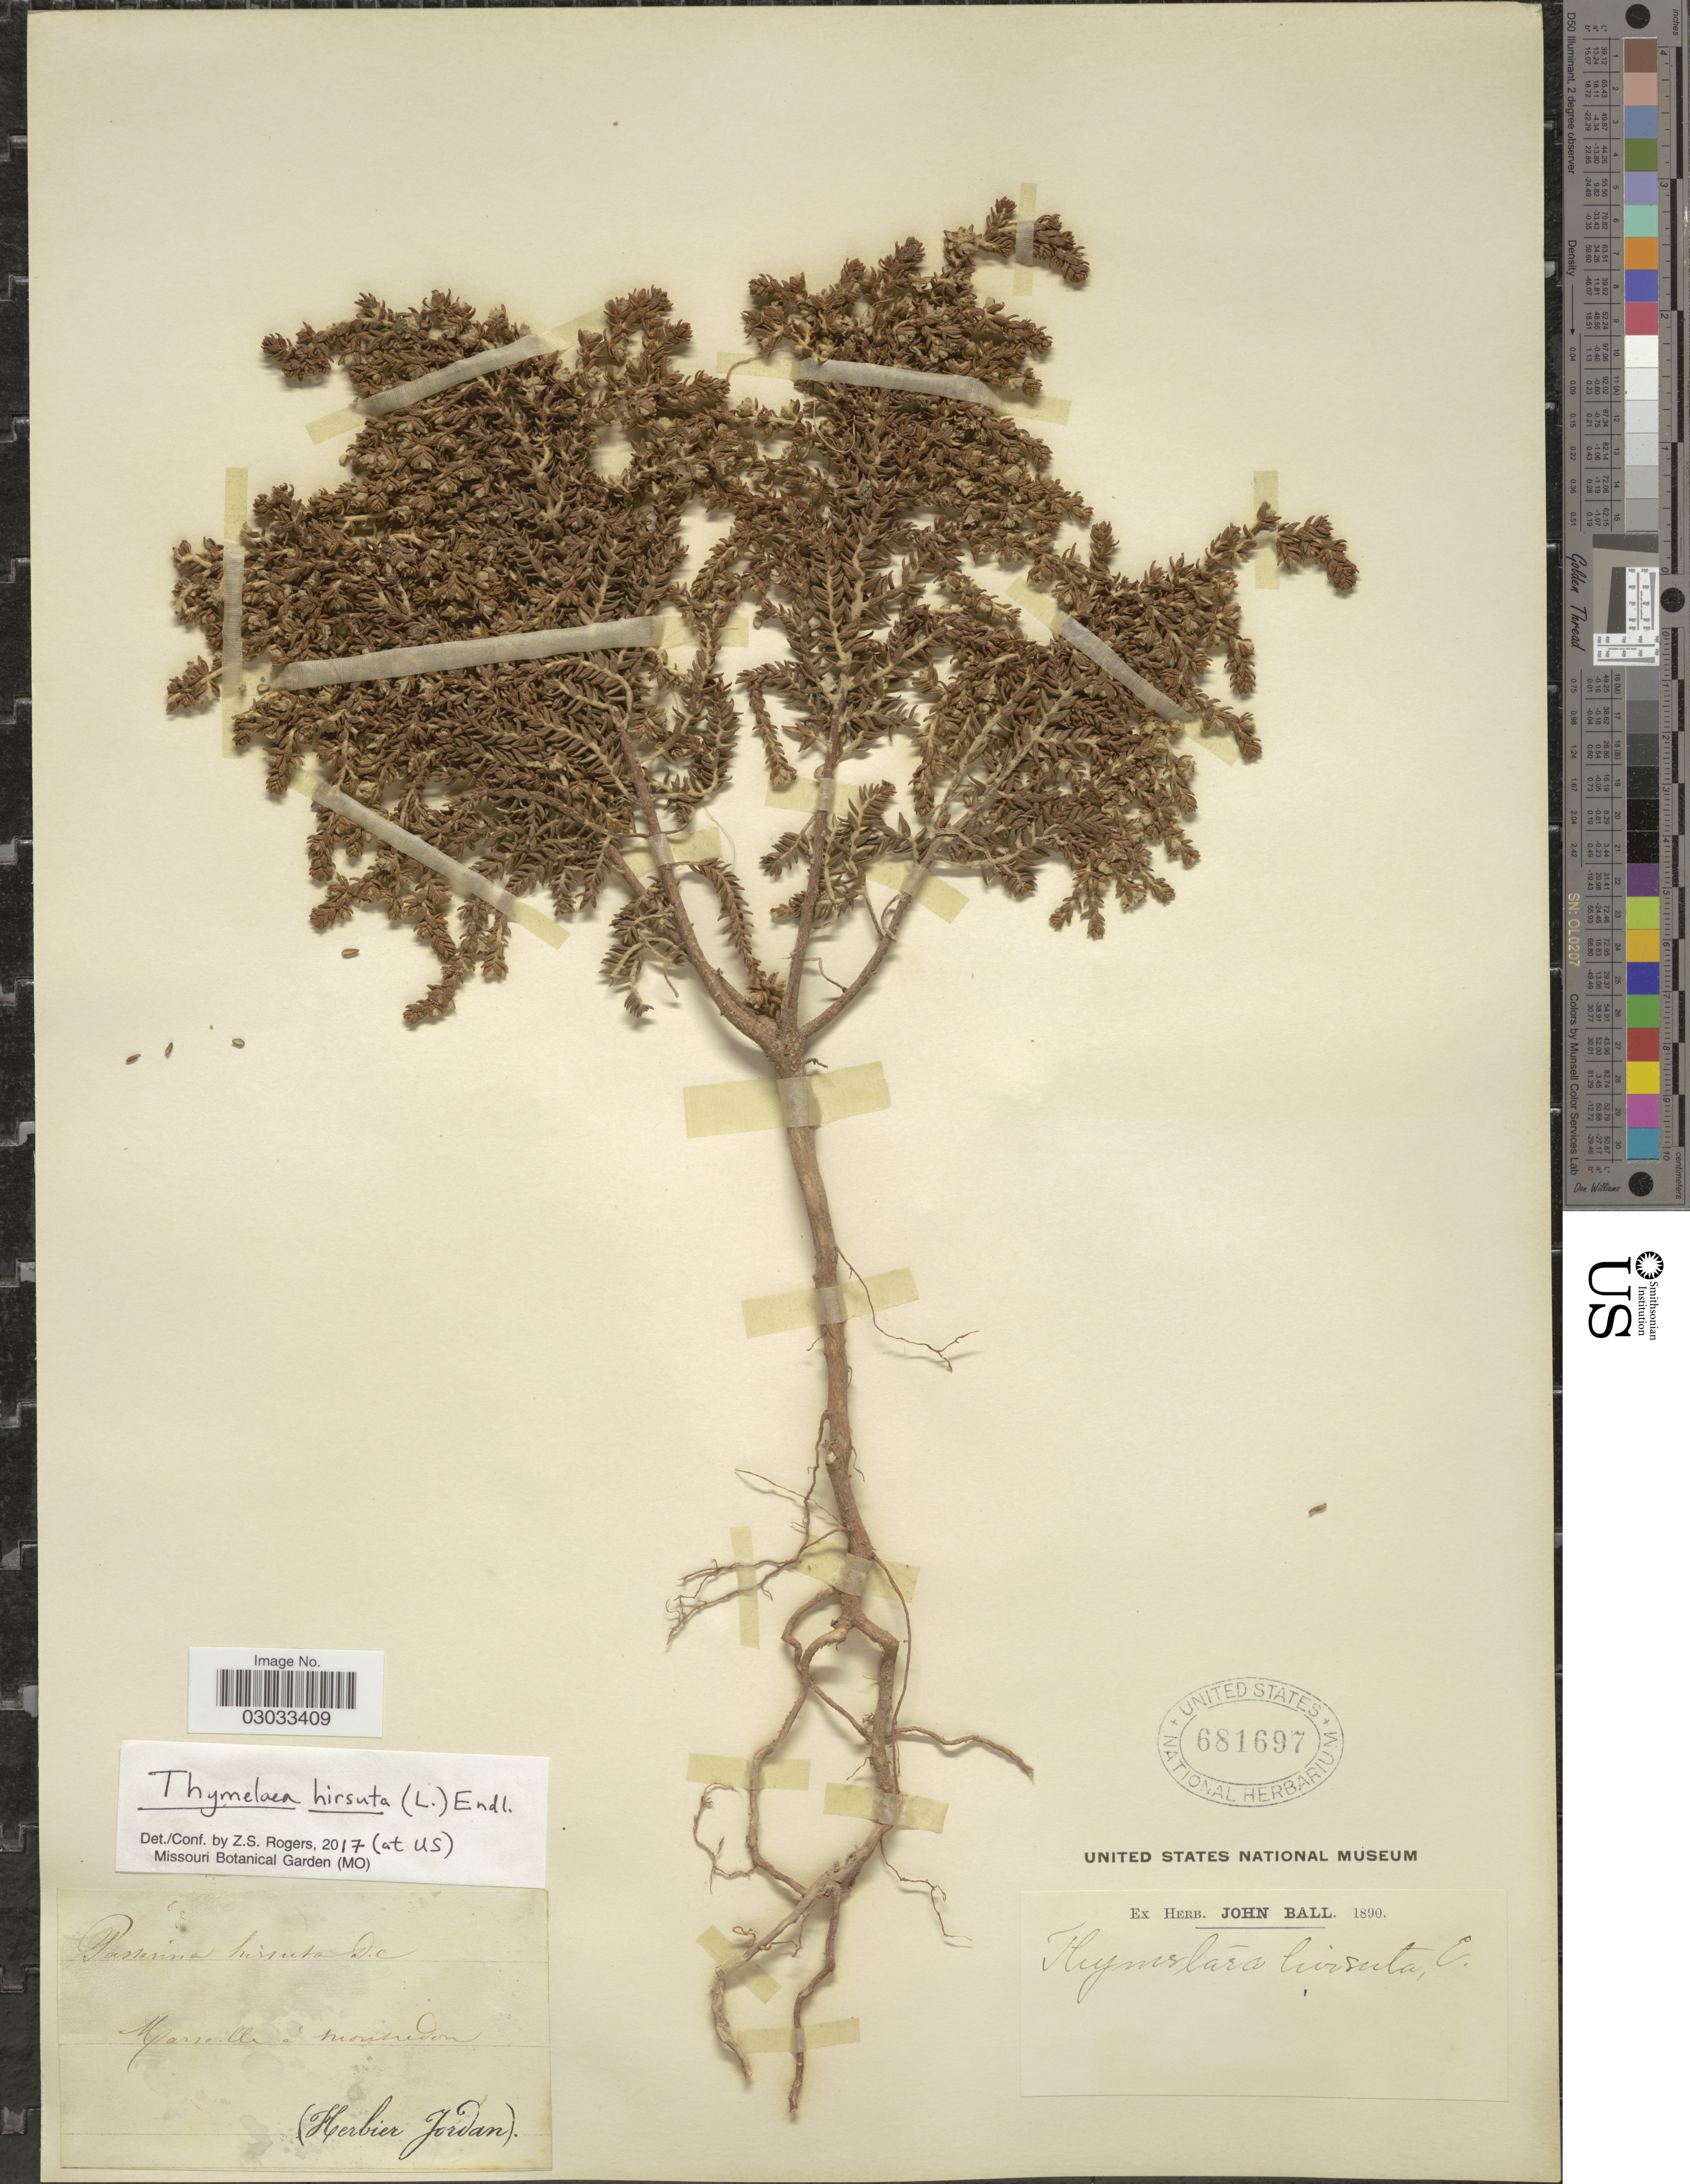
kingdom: Plantae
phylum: Tracheophyta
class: Magnoliopsida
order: Malvales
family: Thymelaeaceae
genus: Thymelaea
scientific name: Thymelaea hirsuta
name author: (L.) Endl.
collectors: ex herb. Jordan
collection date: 1890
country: France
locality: Marseille á montredon. [interpreted]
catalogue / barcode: US 681697